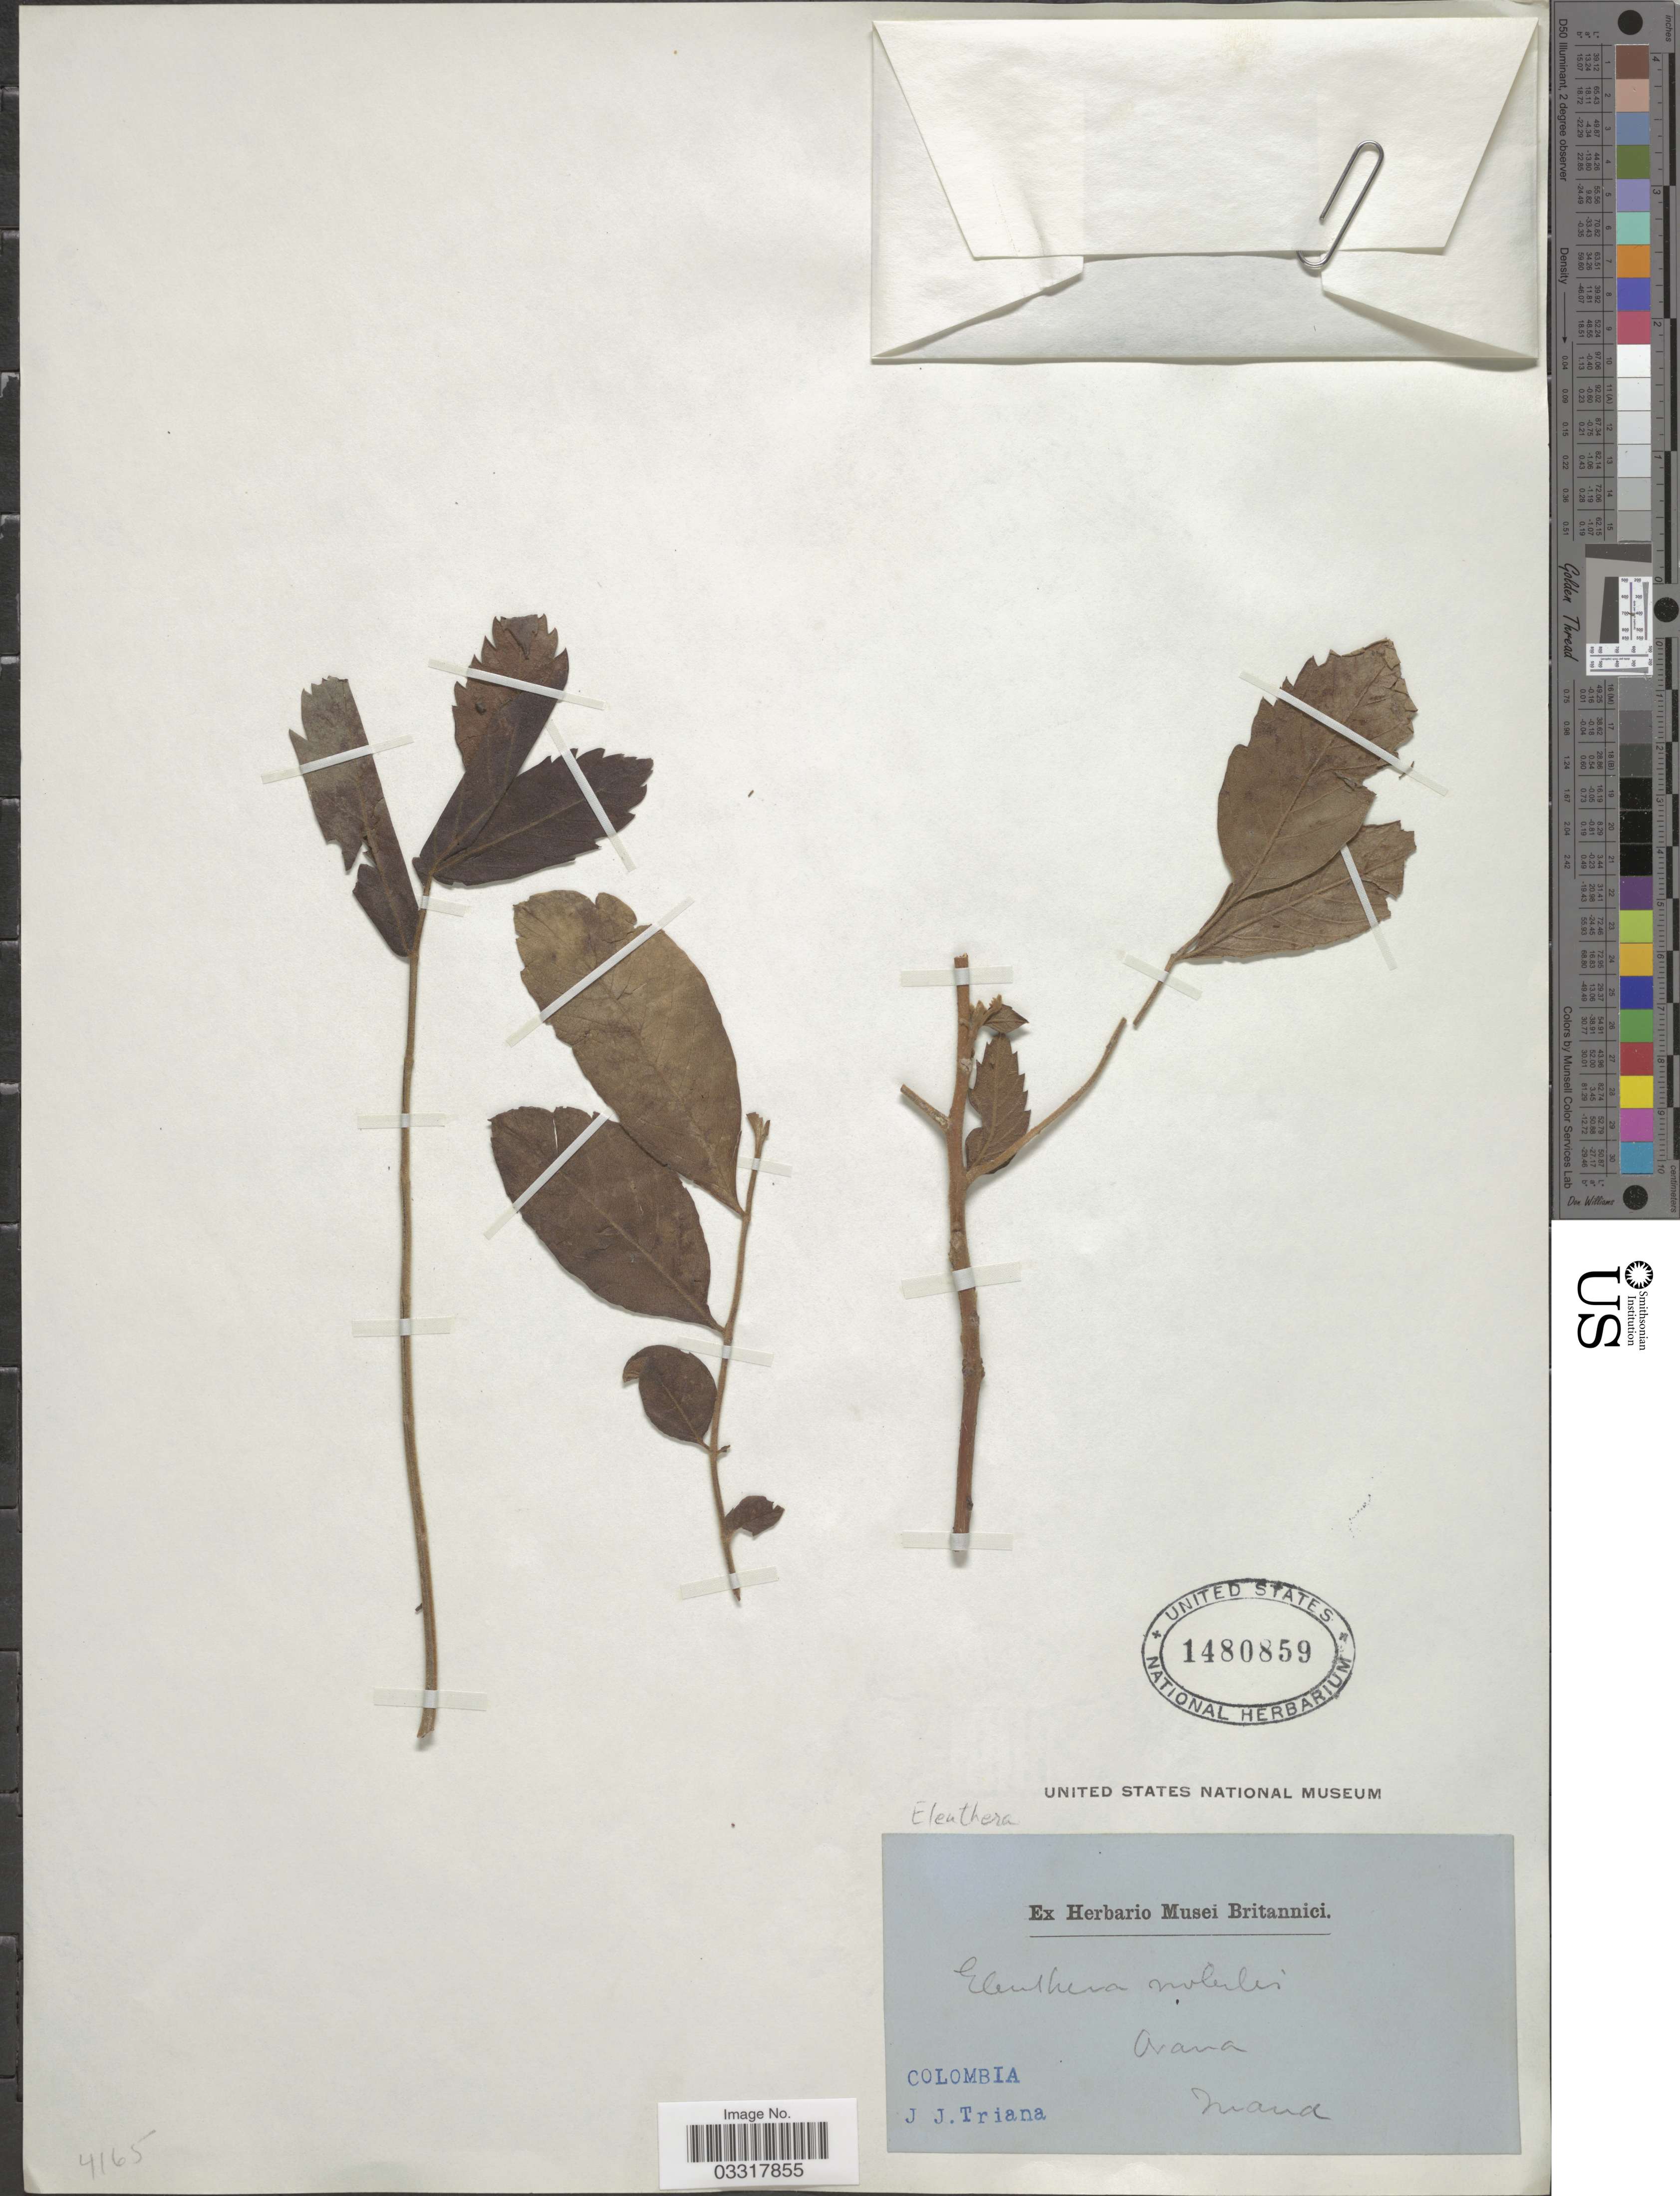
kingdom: Plantae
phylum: Tracheophyta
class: Magnoliopsida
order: Sapindales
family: Meliaceae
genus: Schmardaea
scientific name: Schmardaea nobilis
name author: H. Karst.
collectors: J. J. Triana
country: Colombia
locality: Orana.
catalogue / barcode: US 1480859